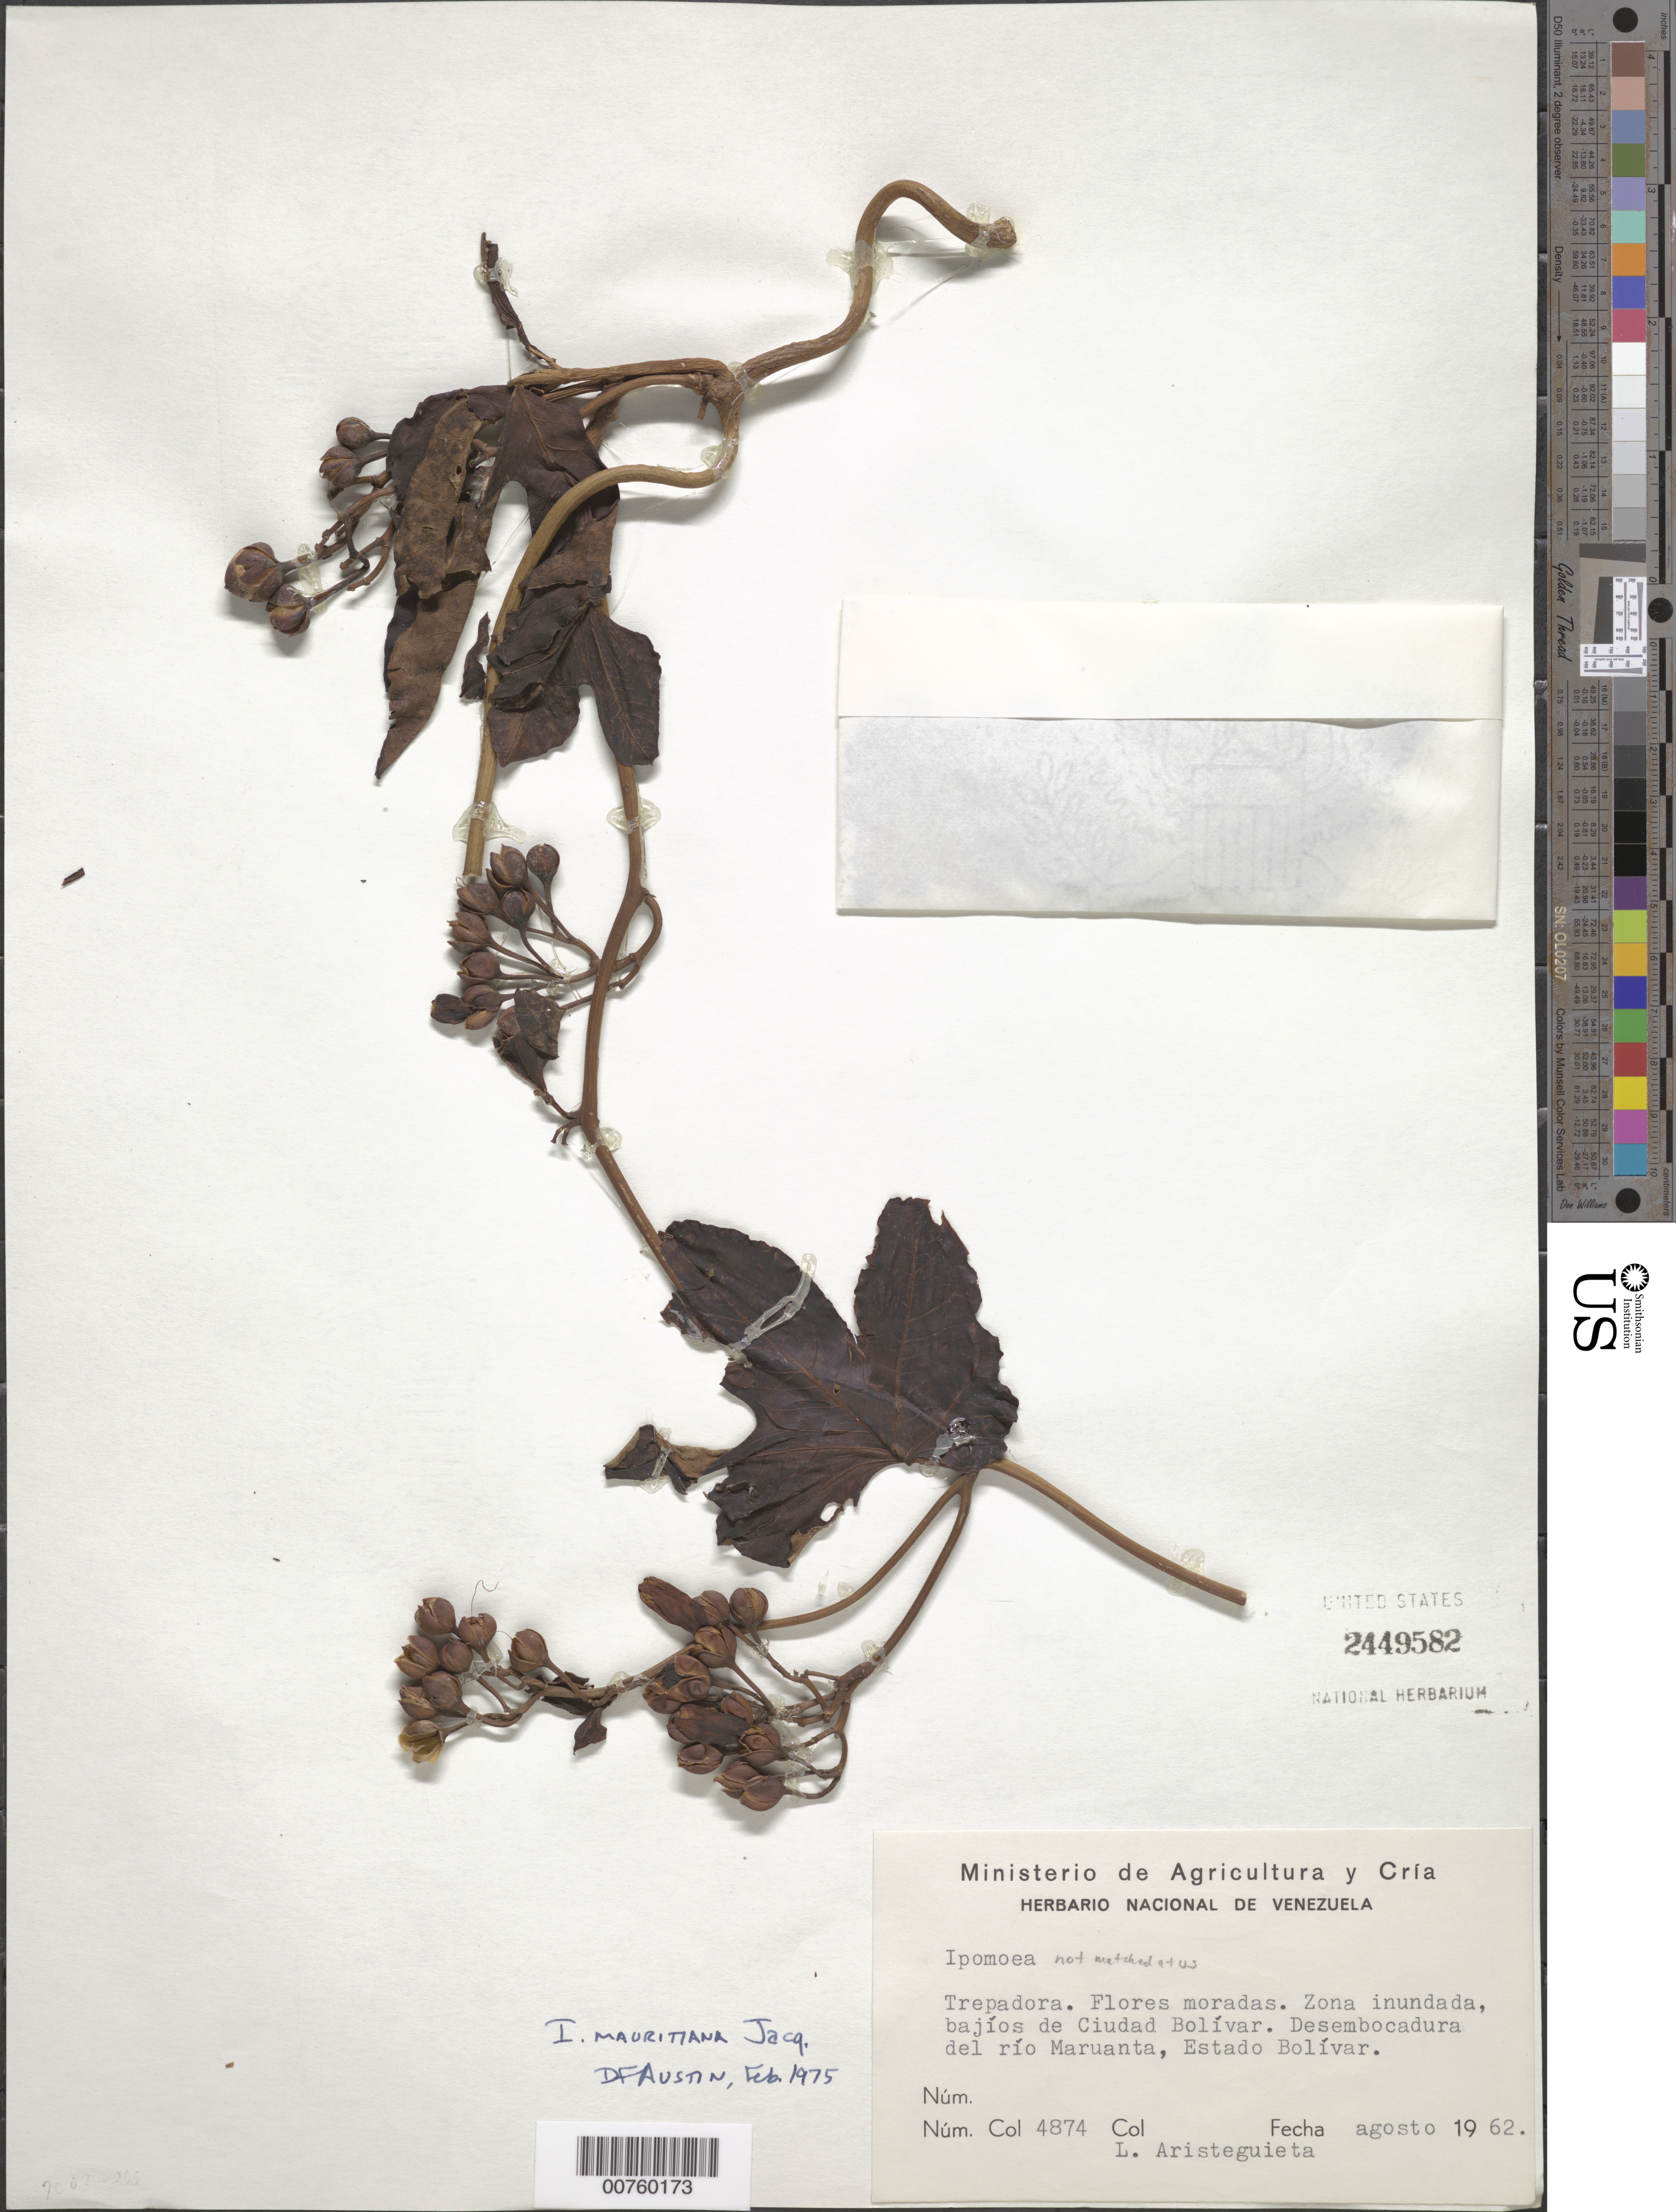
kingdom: Plantae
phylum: Tracheophyta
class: Magnoliopsida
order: Solanales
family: Convolvulaceae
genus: Ipomoea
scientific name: Ipomoea mauritiana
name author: Jacq.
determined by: Austin, D. F.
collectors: L. Aristeguieta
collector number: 4874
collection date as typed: Aug-62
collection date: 1962-08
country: Venezuela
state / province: Bolívar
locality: Ciudad Bolívar, Río Maruanta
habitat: Inundated zone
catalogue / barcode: US 2449582